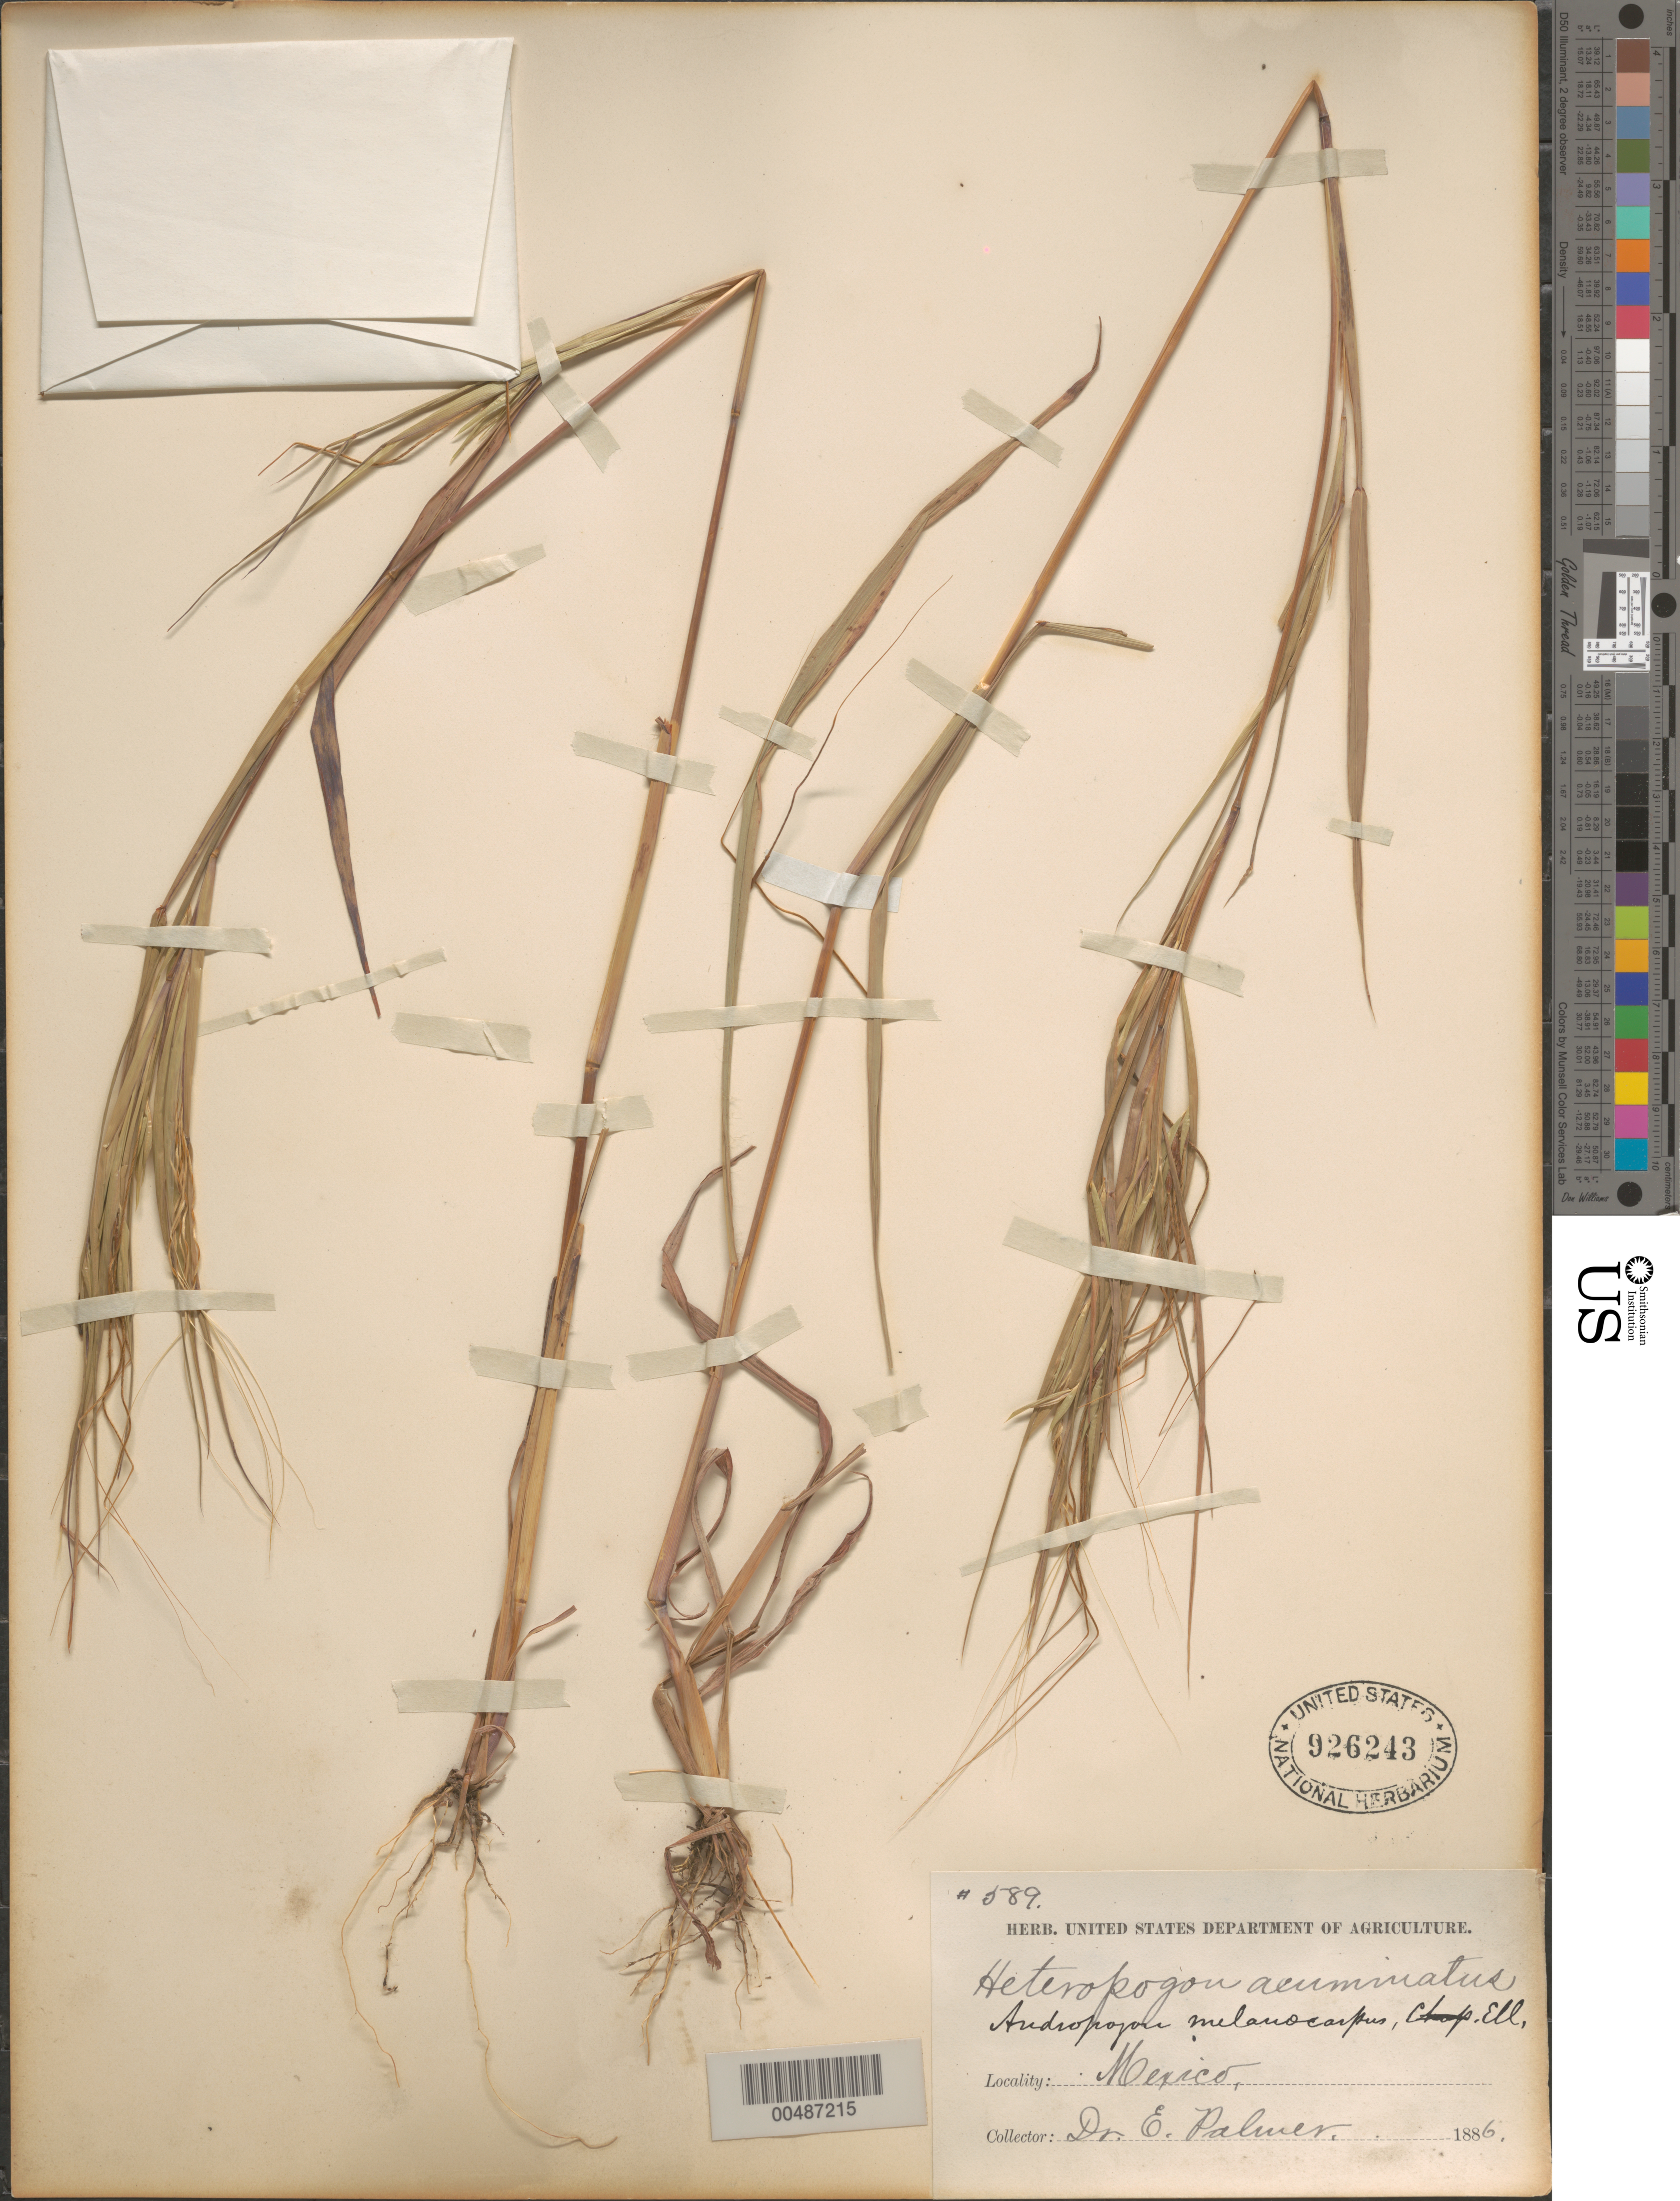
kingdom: Plantae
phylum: Tracheophyta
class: Liliopsida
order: Poales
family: Poaceae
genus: Heteropogon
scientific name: Heteropogon melanocarpus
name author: (Elliott) Benth.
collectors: E. Palmer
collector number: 589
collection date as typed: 1886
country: Mexico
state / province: Durango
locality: San Ramon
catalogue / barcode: US 926243